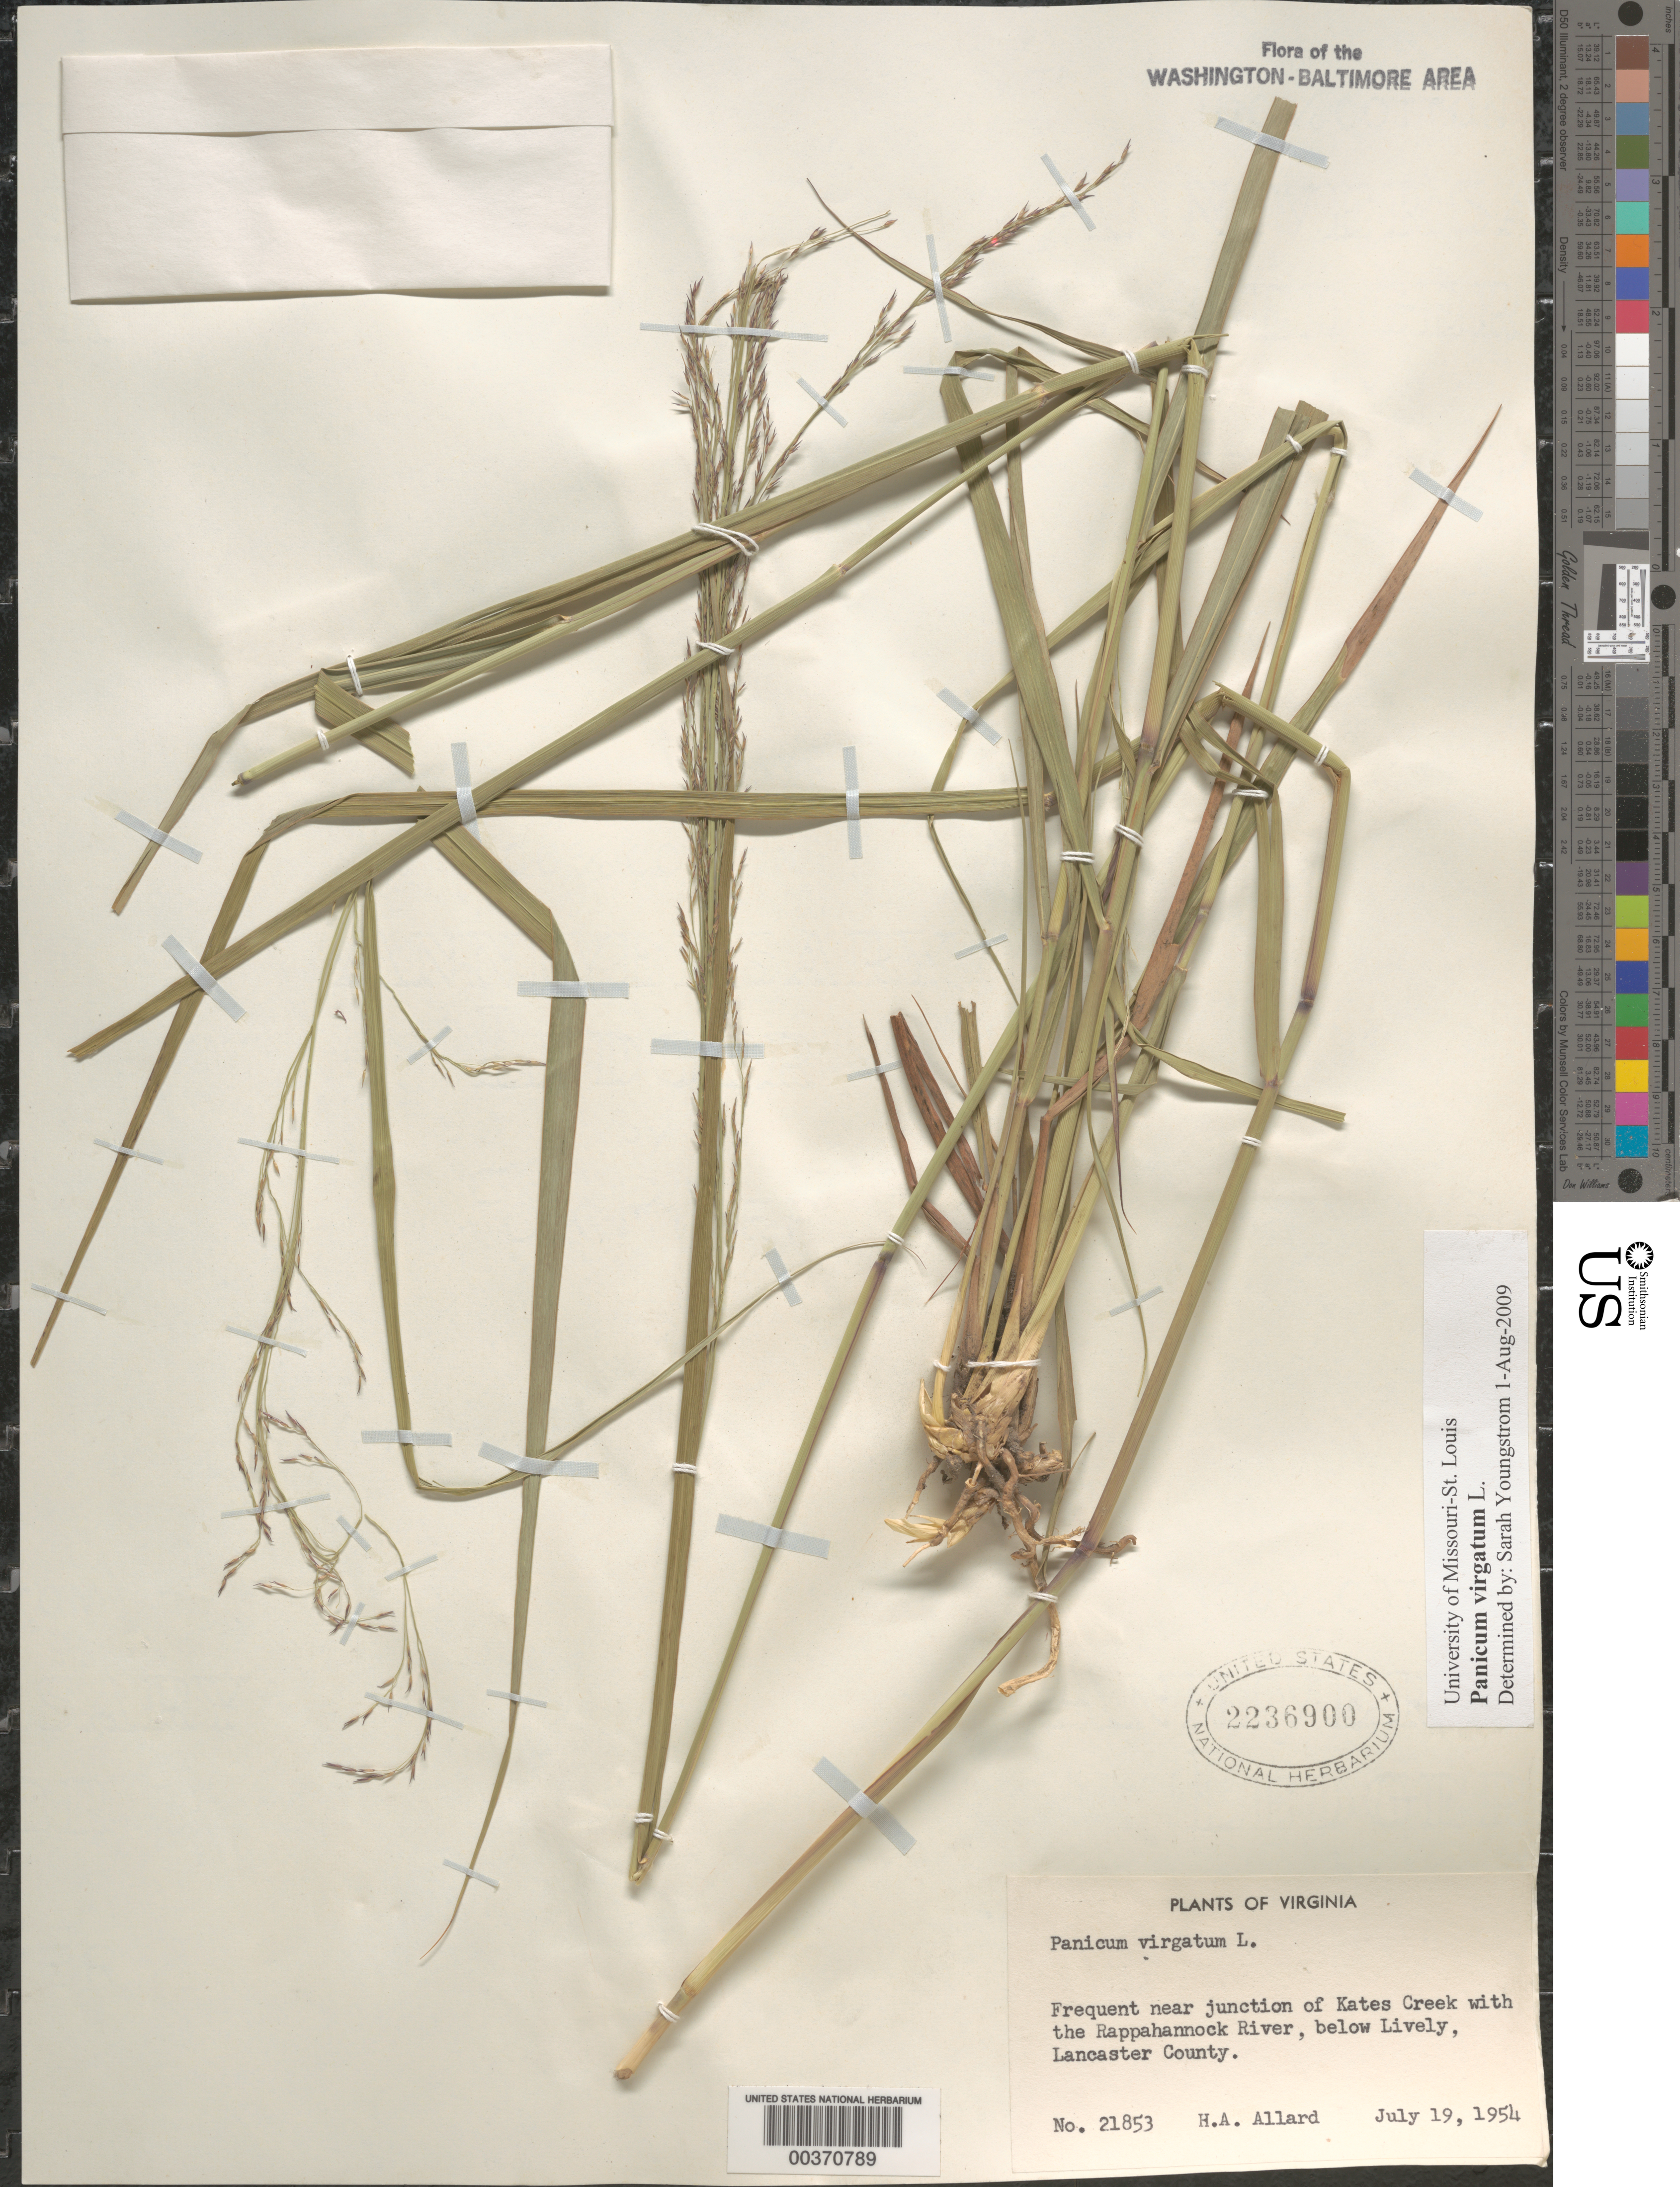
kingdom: Plantae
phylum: Tracheophyta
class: Liliopsida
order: Poales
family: Poaceae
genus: Panicum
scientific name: Panicum virgatum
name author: L.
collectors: H. A. Allard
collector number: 21853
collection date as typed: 19 Jul 1954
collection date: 1954-07-19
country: United States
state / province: Virginia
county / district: Lancaster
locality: Lively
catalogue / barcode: US 2236900